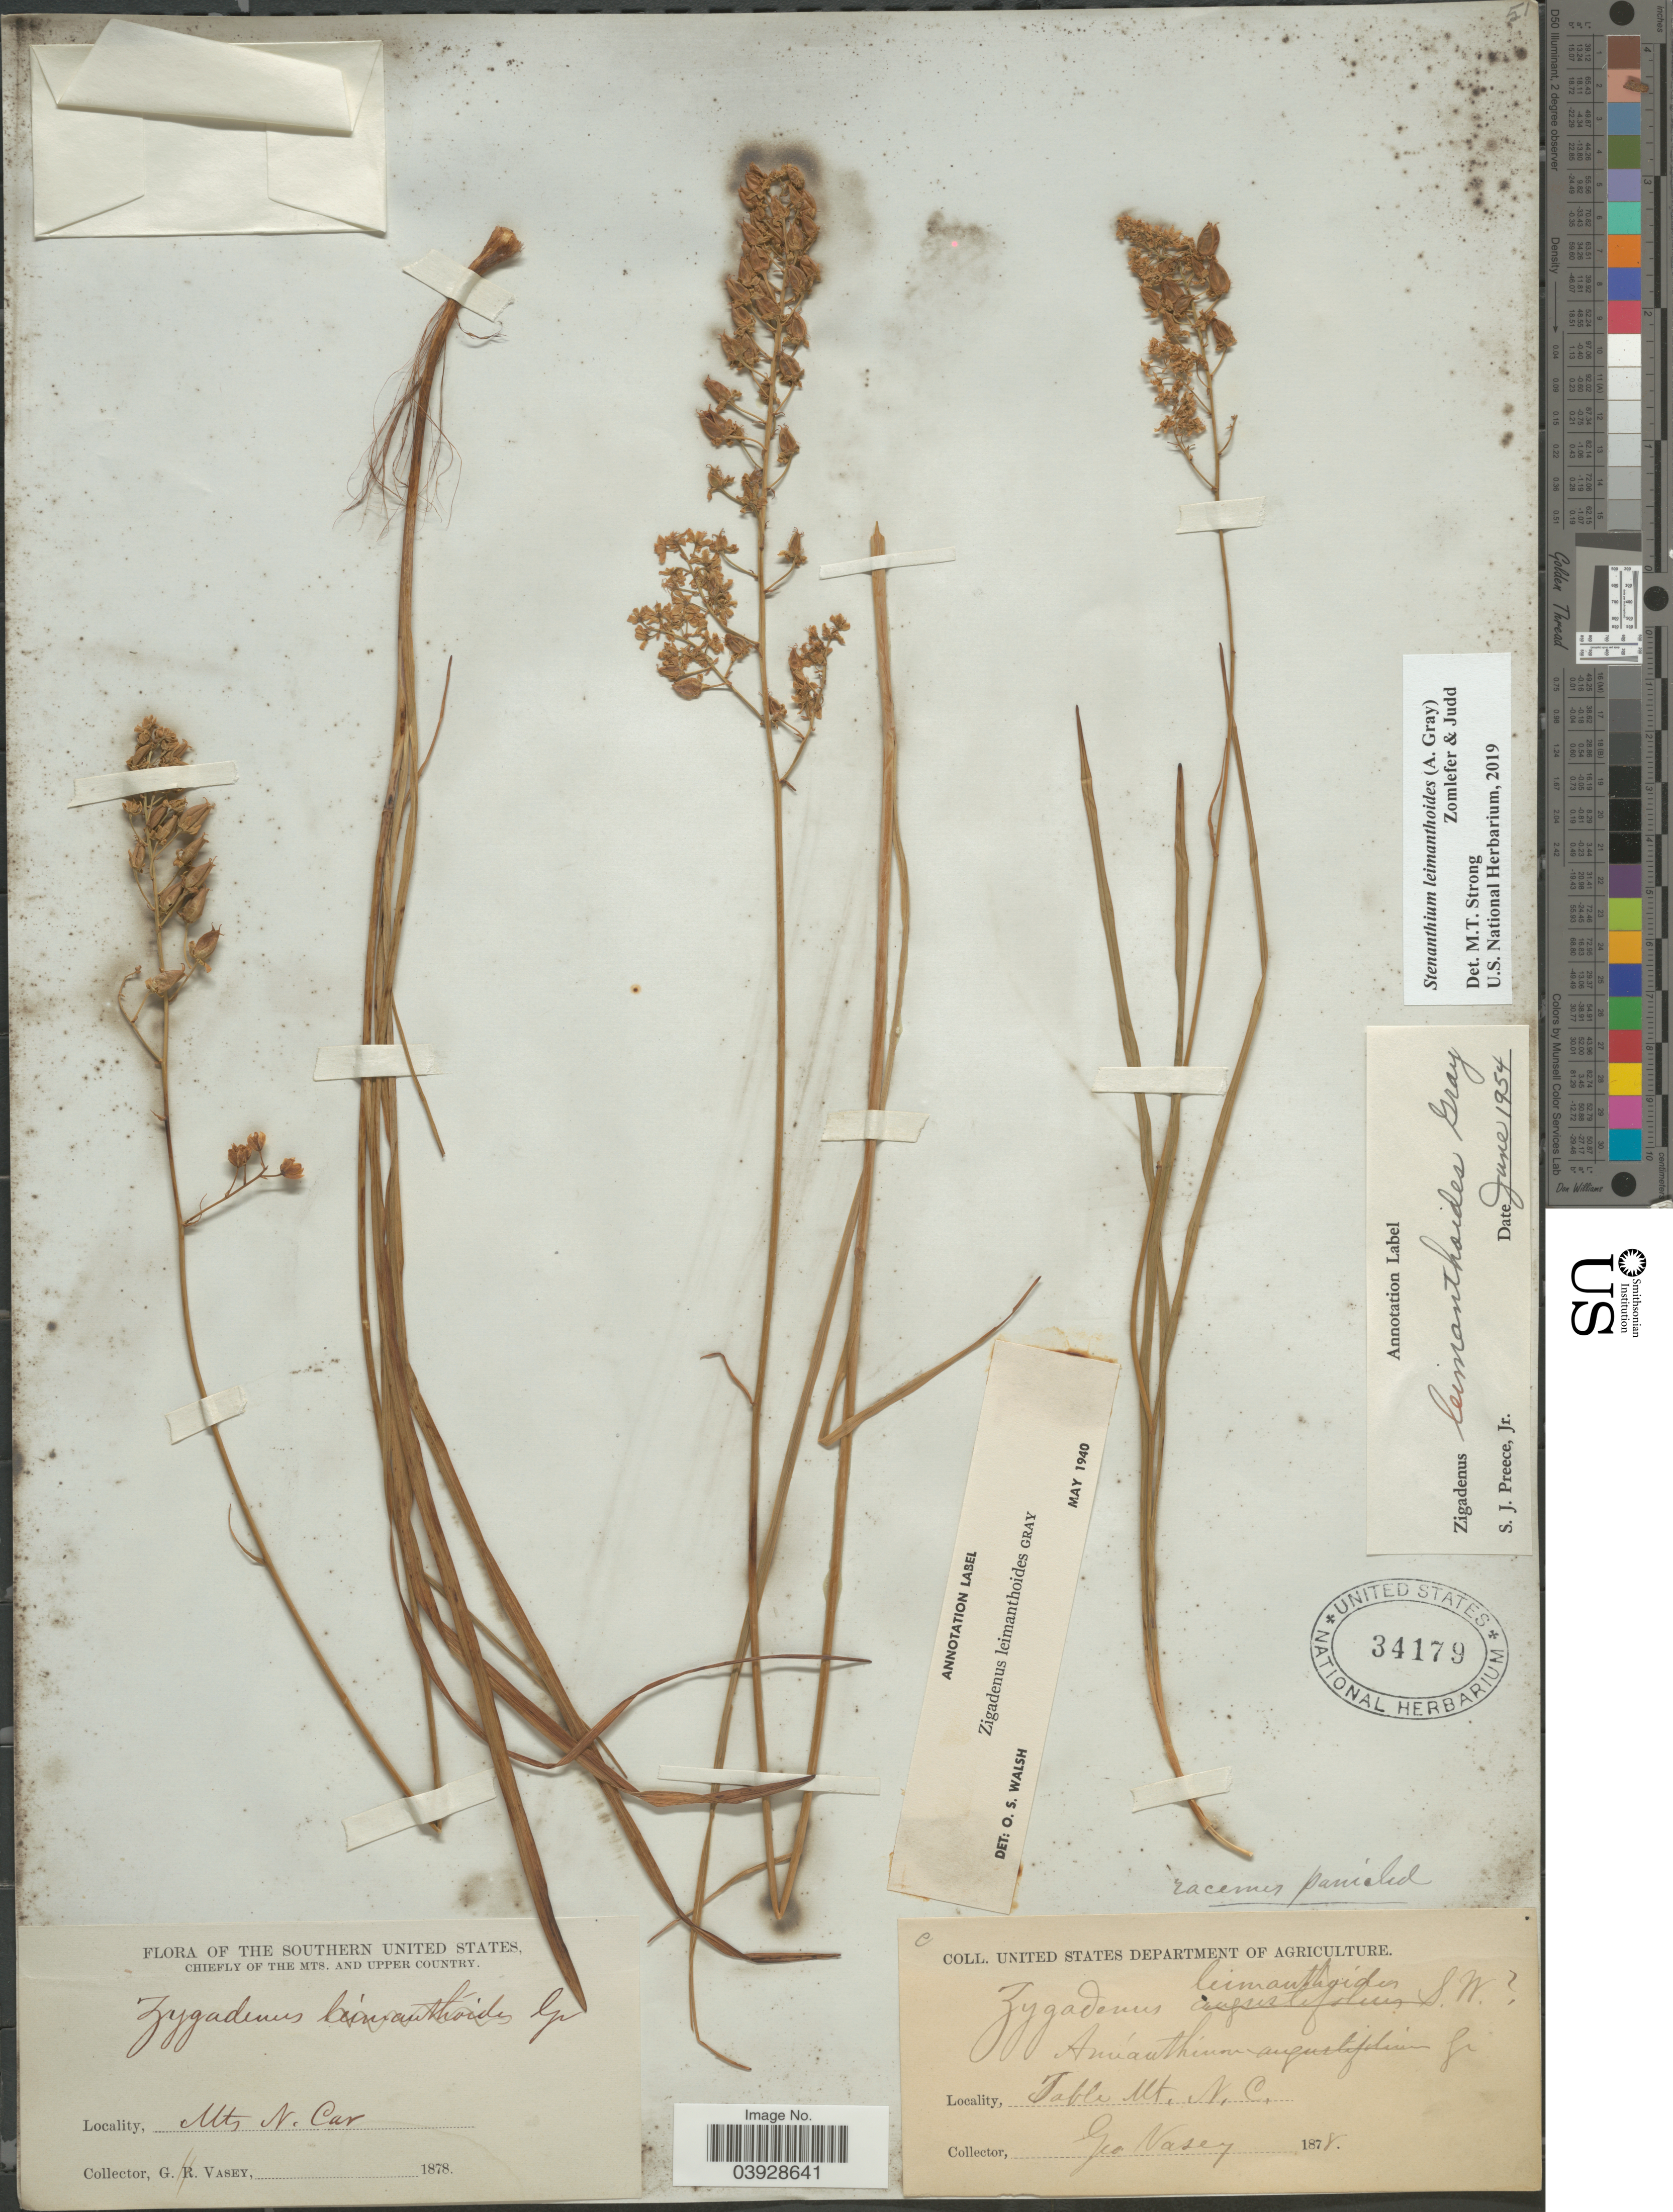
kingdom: Plantae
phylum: Tracheophyta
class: Liliopsida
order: Liliales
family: Melanthiaceae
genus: Stenanthium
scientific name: Stenanthium leimanthoides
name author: (A. Gray) Zomlefer & Judd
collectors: G. R. Vasey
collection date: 1878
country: United States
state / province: North Carolina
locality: The Southern United States, Chiefly of the Mts. and Upper County. Table Mt.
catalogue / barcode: US 34179